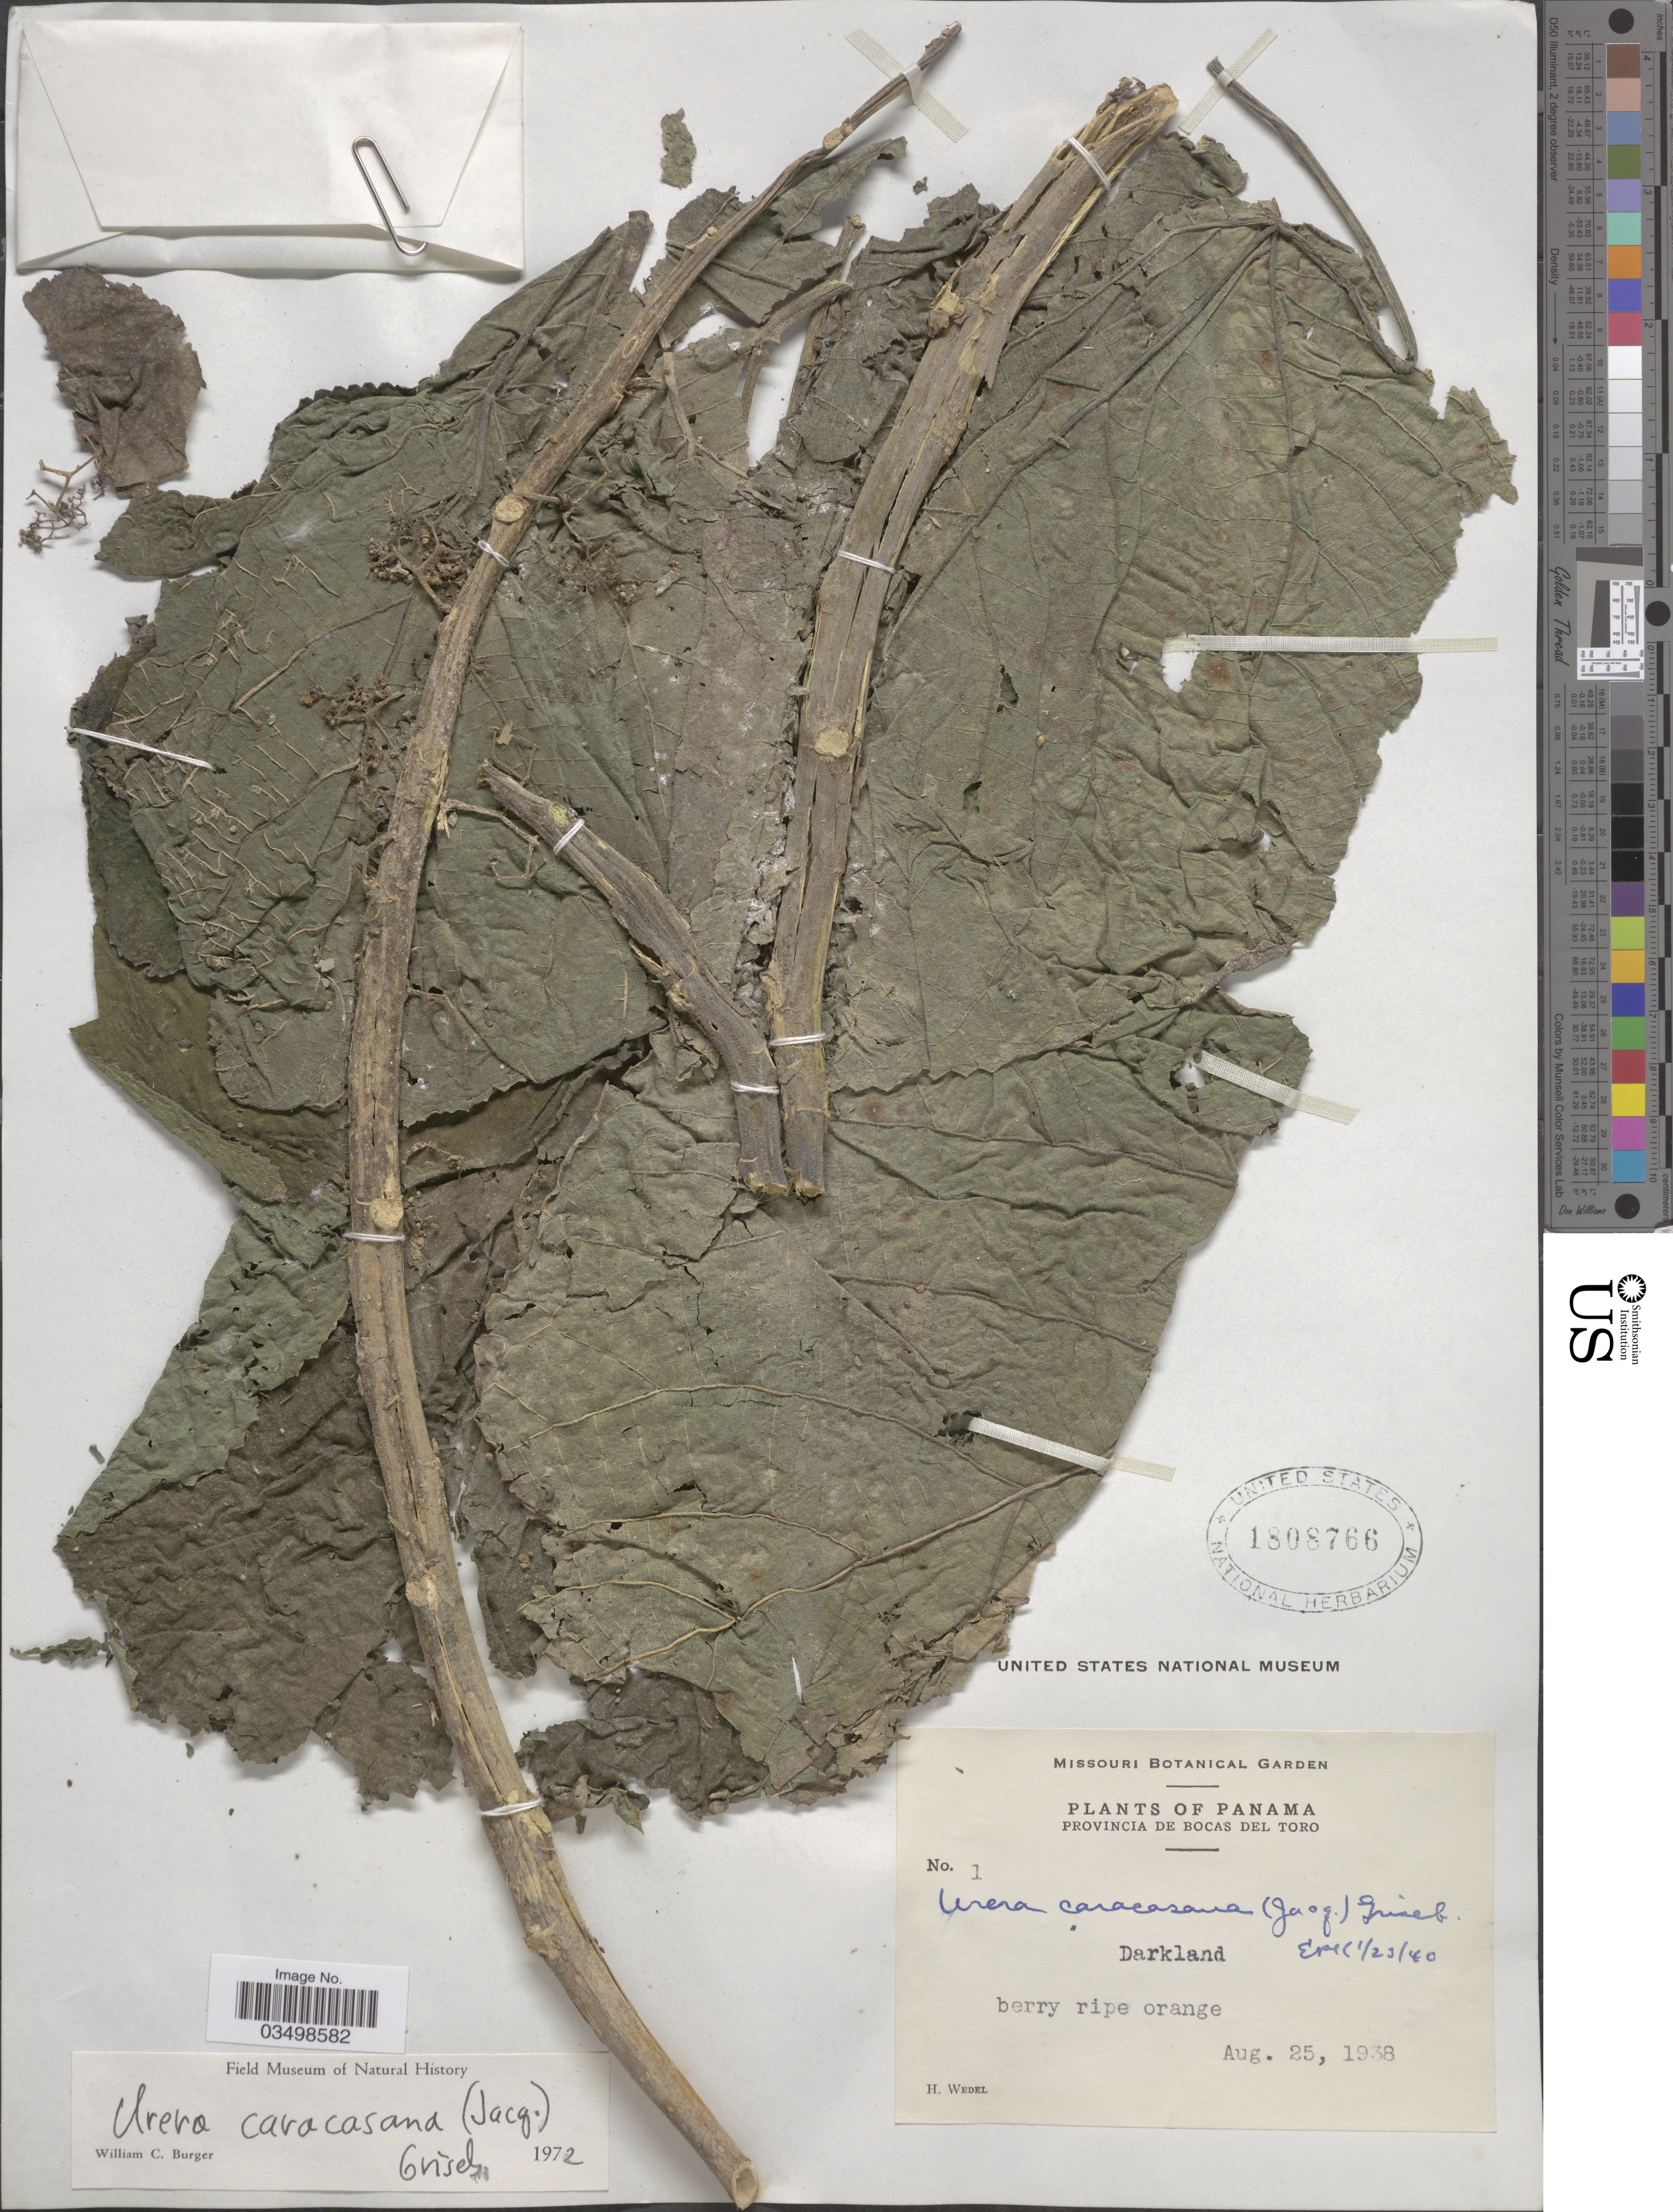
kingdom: Plantae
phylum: Tracheophyta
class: Magnoliopsida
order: Rosales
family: Urticaceae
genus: Urera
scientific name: Urera caracasana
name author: (Jacq.) Gaudich. ex Griseb.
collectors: H. Wedel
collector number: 1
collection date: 1938-08-25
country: Panama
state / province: Bocas del Toro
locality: Darkland.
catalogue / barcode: US 1808766